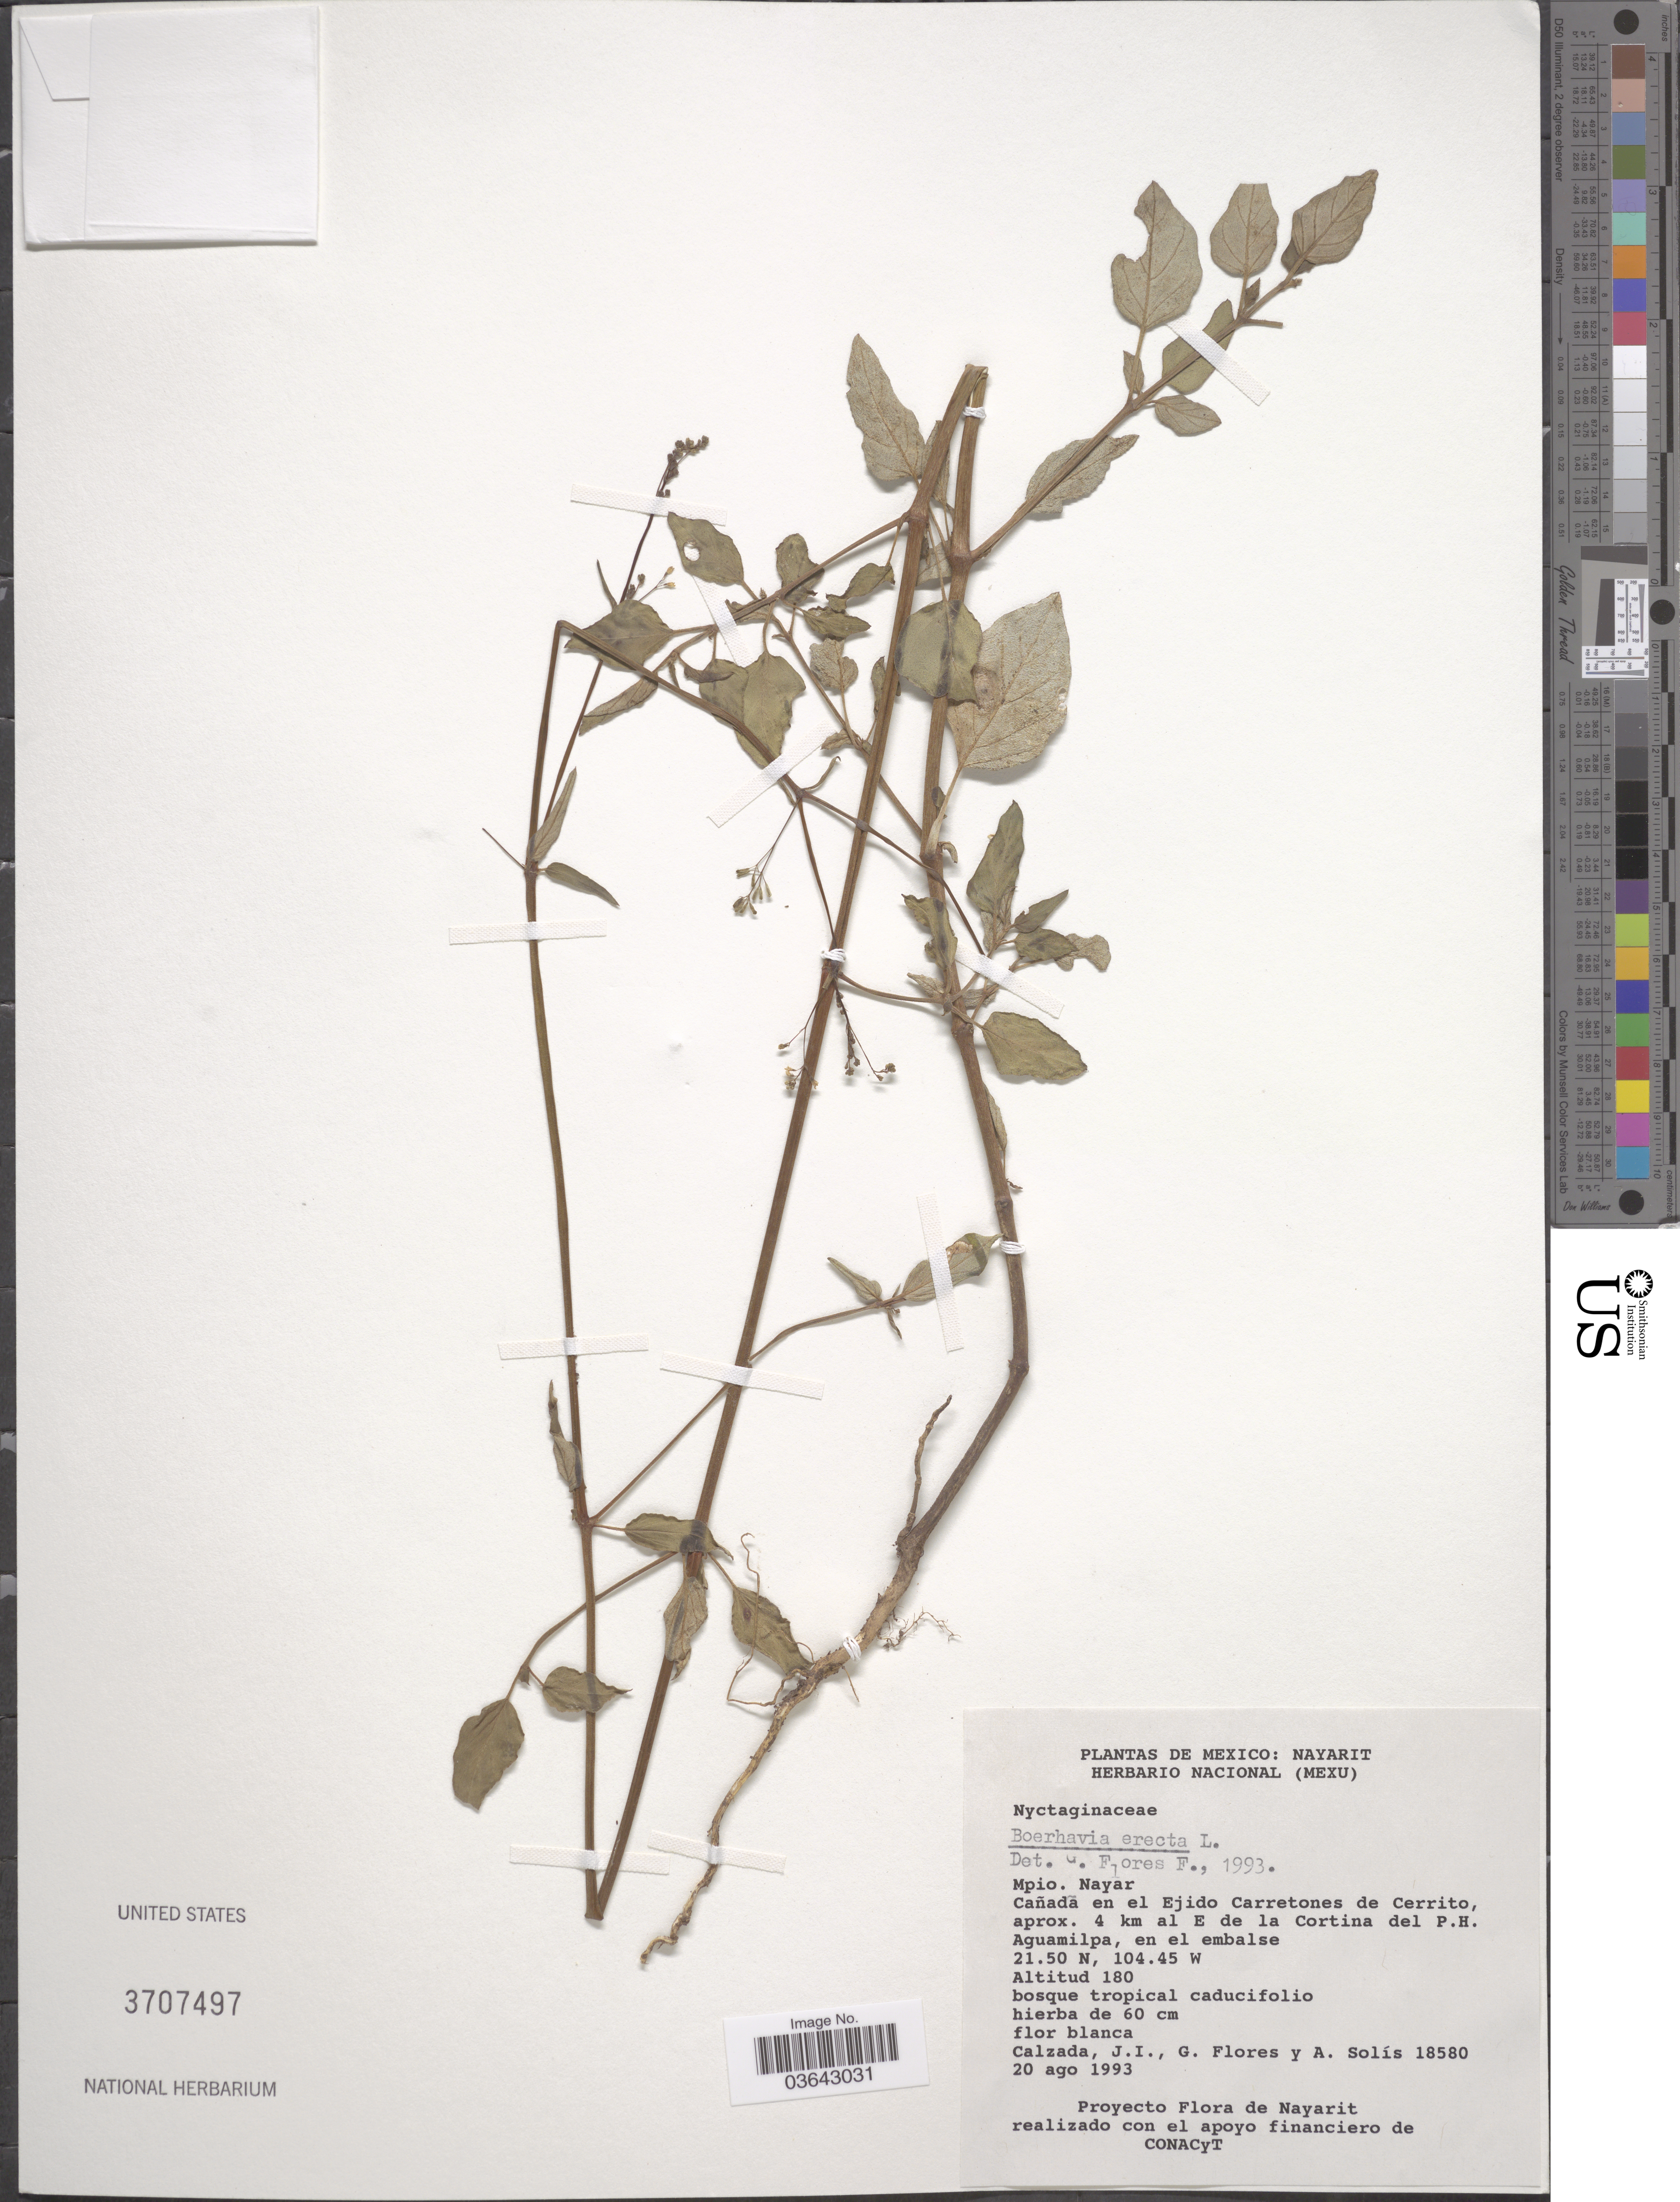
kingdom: Plantae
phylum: Tracheophyta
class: Magnoliopsida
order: Caryophyllales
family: Nyctaginaceae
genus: Boerhavia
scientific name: Boerhavia erecta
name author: L.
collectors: J. I. Calzada, G. Flores F. & A. Solis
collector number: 18580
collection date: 1993-08-20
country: Mexico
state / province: Nayarit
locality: Mpio. Nayar. Cañadã en el Ejido Carretones de Cerrito, aprox. 4 km al E de la Cortina del P.H. Aguamilpa, en el embalse.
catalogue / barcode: US 3707497